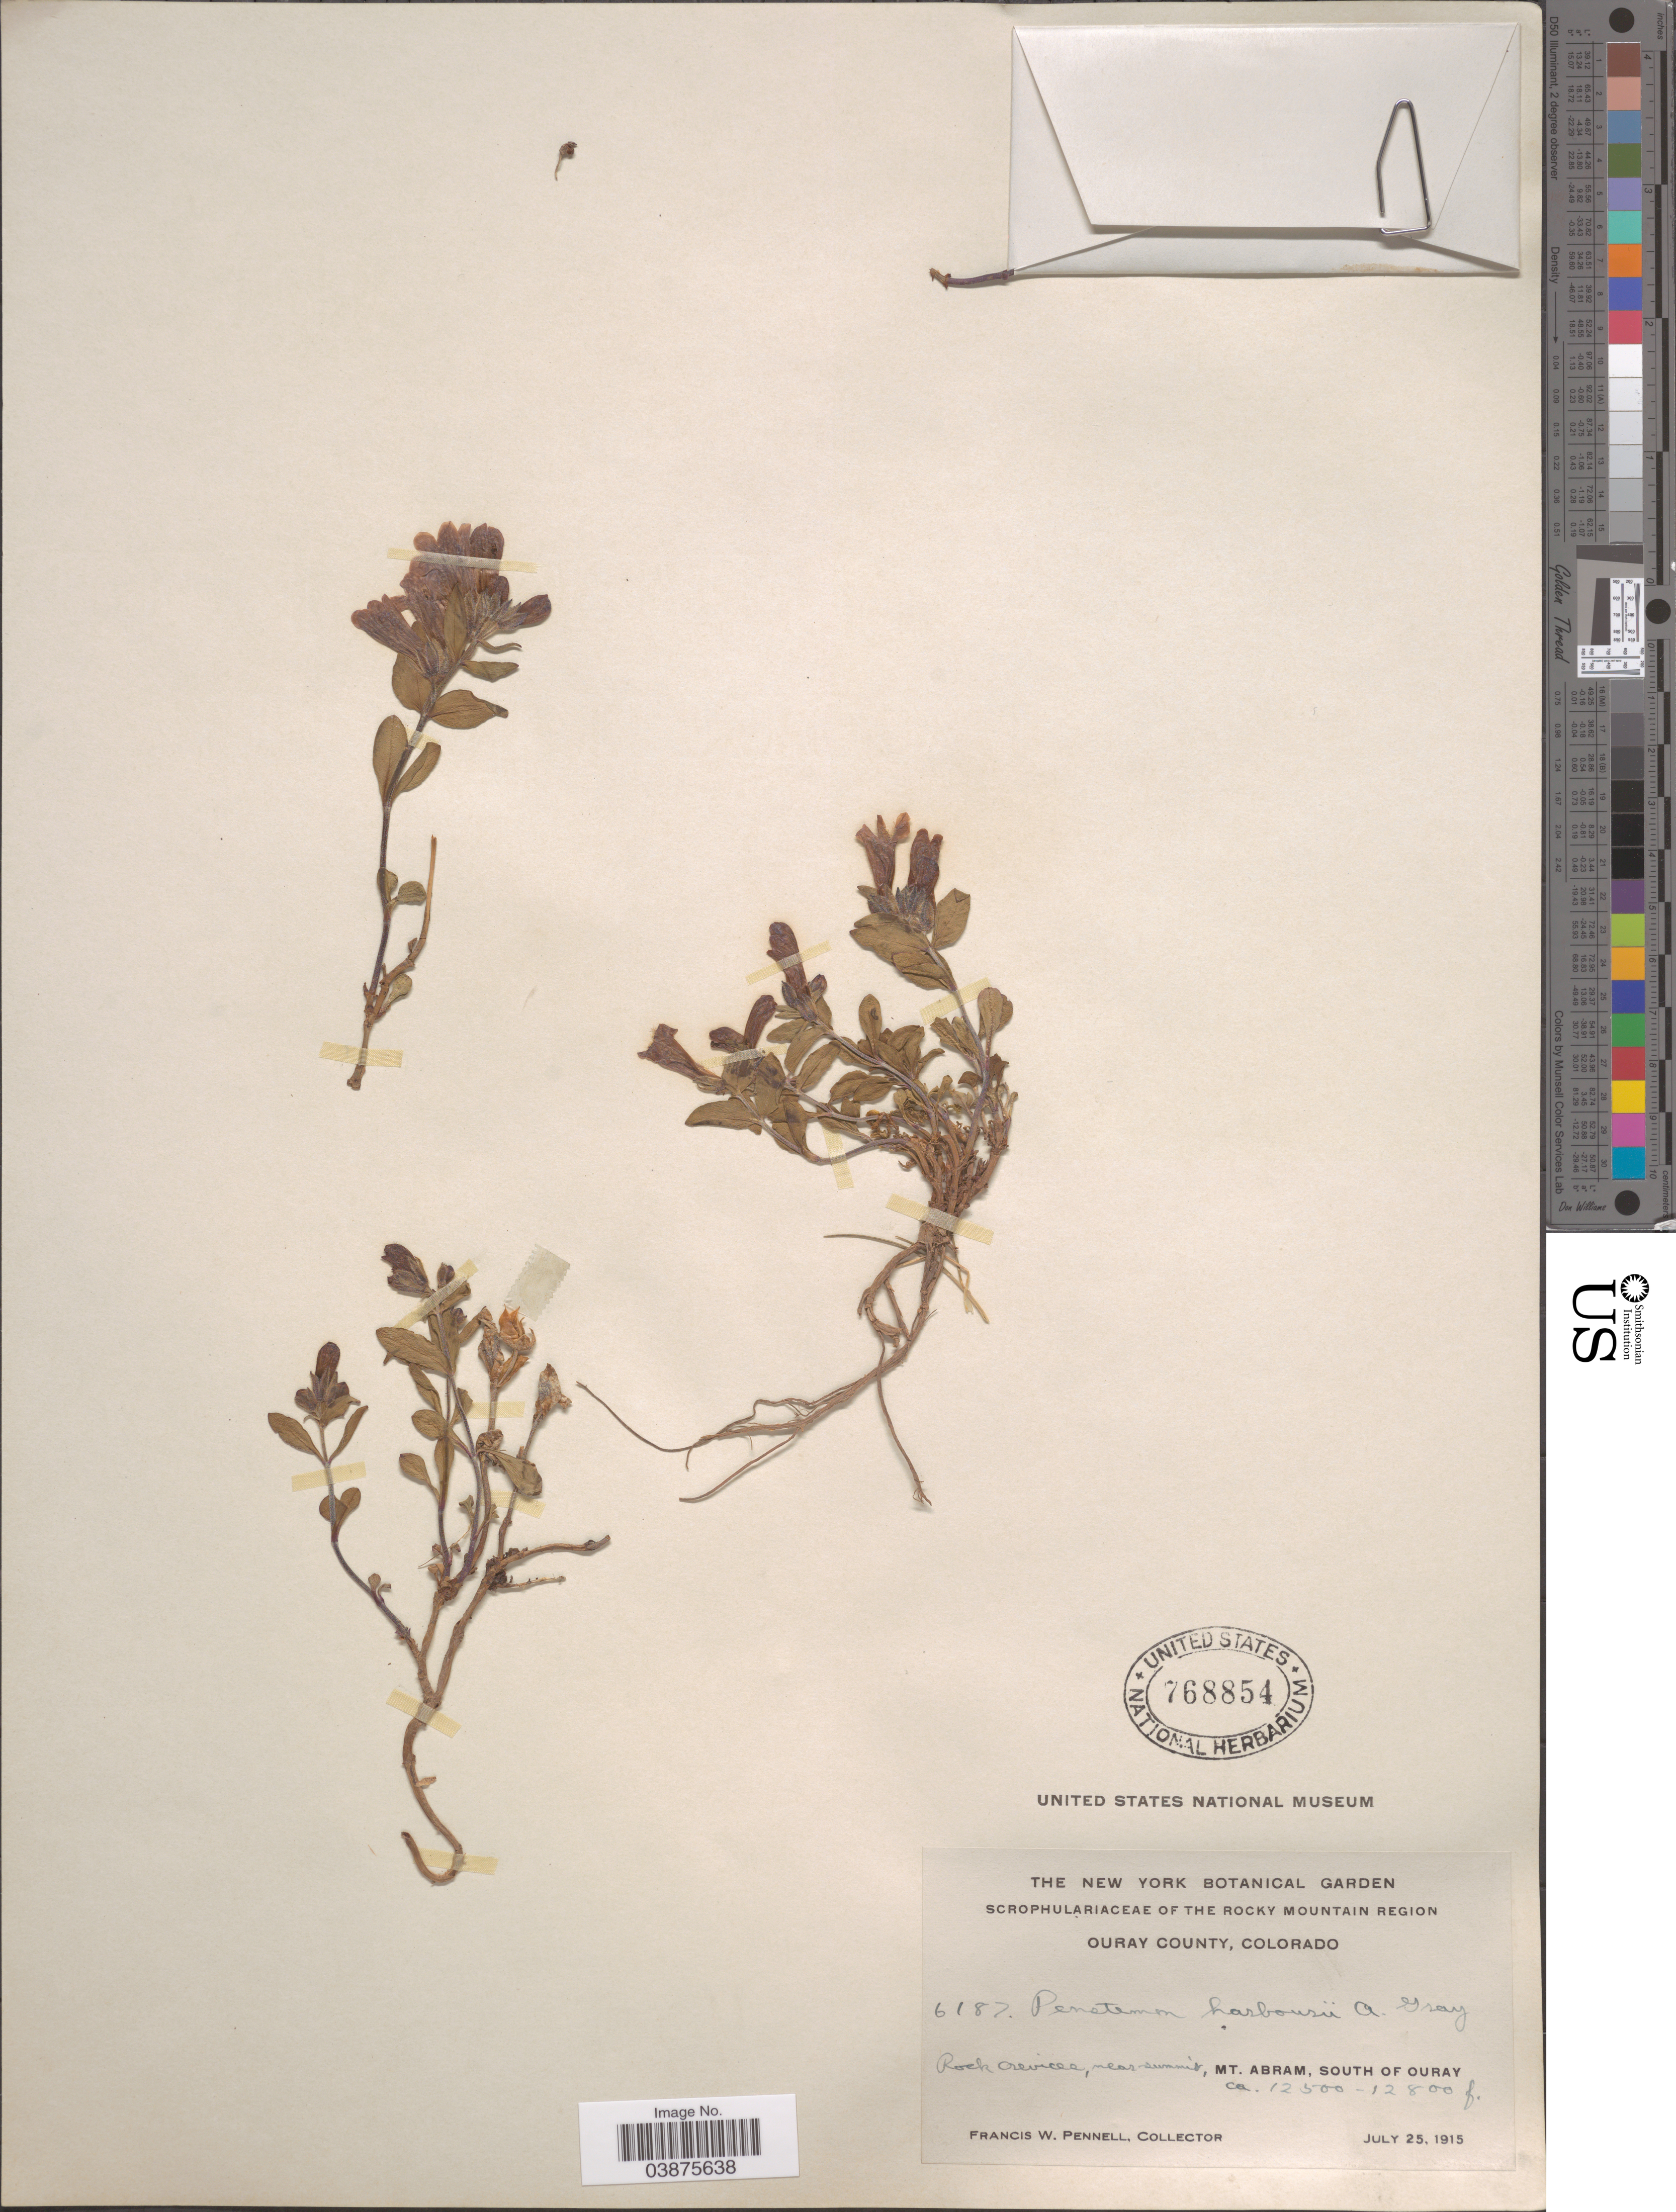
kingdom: Plantae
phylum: Tracheophyta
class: Magnoliopsida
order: Lamiales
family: Plantaginaceae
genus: Penstemon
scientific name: Penstemon harbourii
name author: A. Gray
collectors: F. W. Pennell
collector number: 6187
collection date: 1915-07-25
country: United States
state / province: Colorado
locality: The Rocky Mountain Region. Ouray County. Near summit, Mt. Abram, South of Ouray.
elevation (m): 3810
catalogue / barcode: US 768854